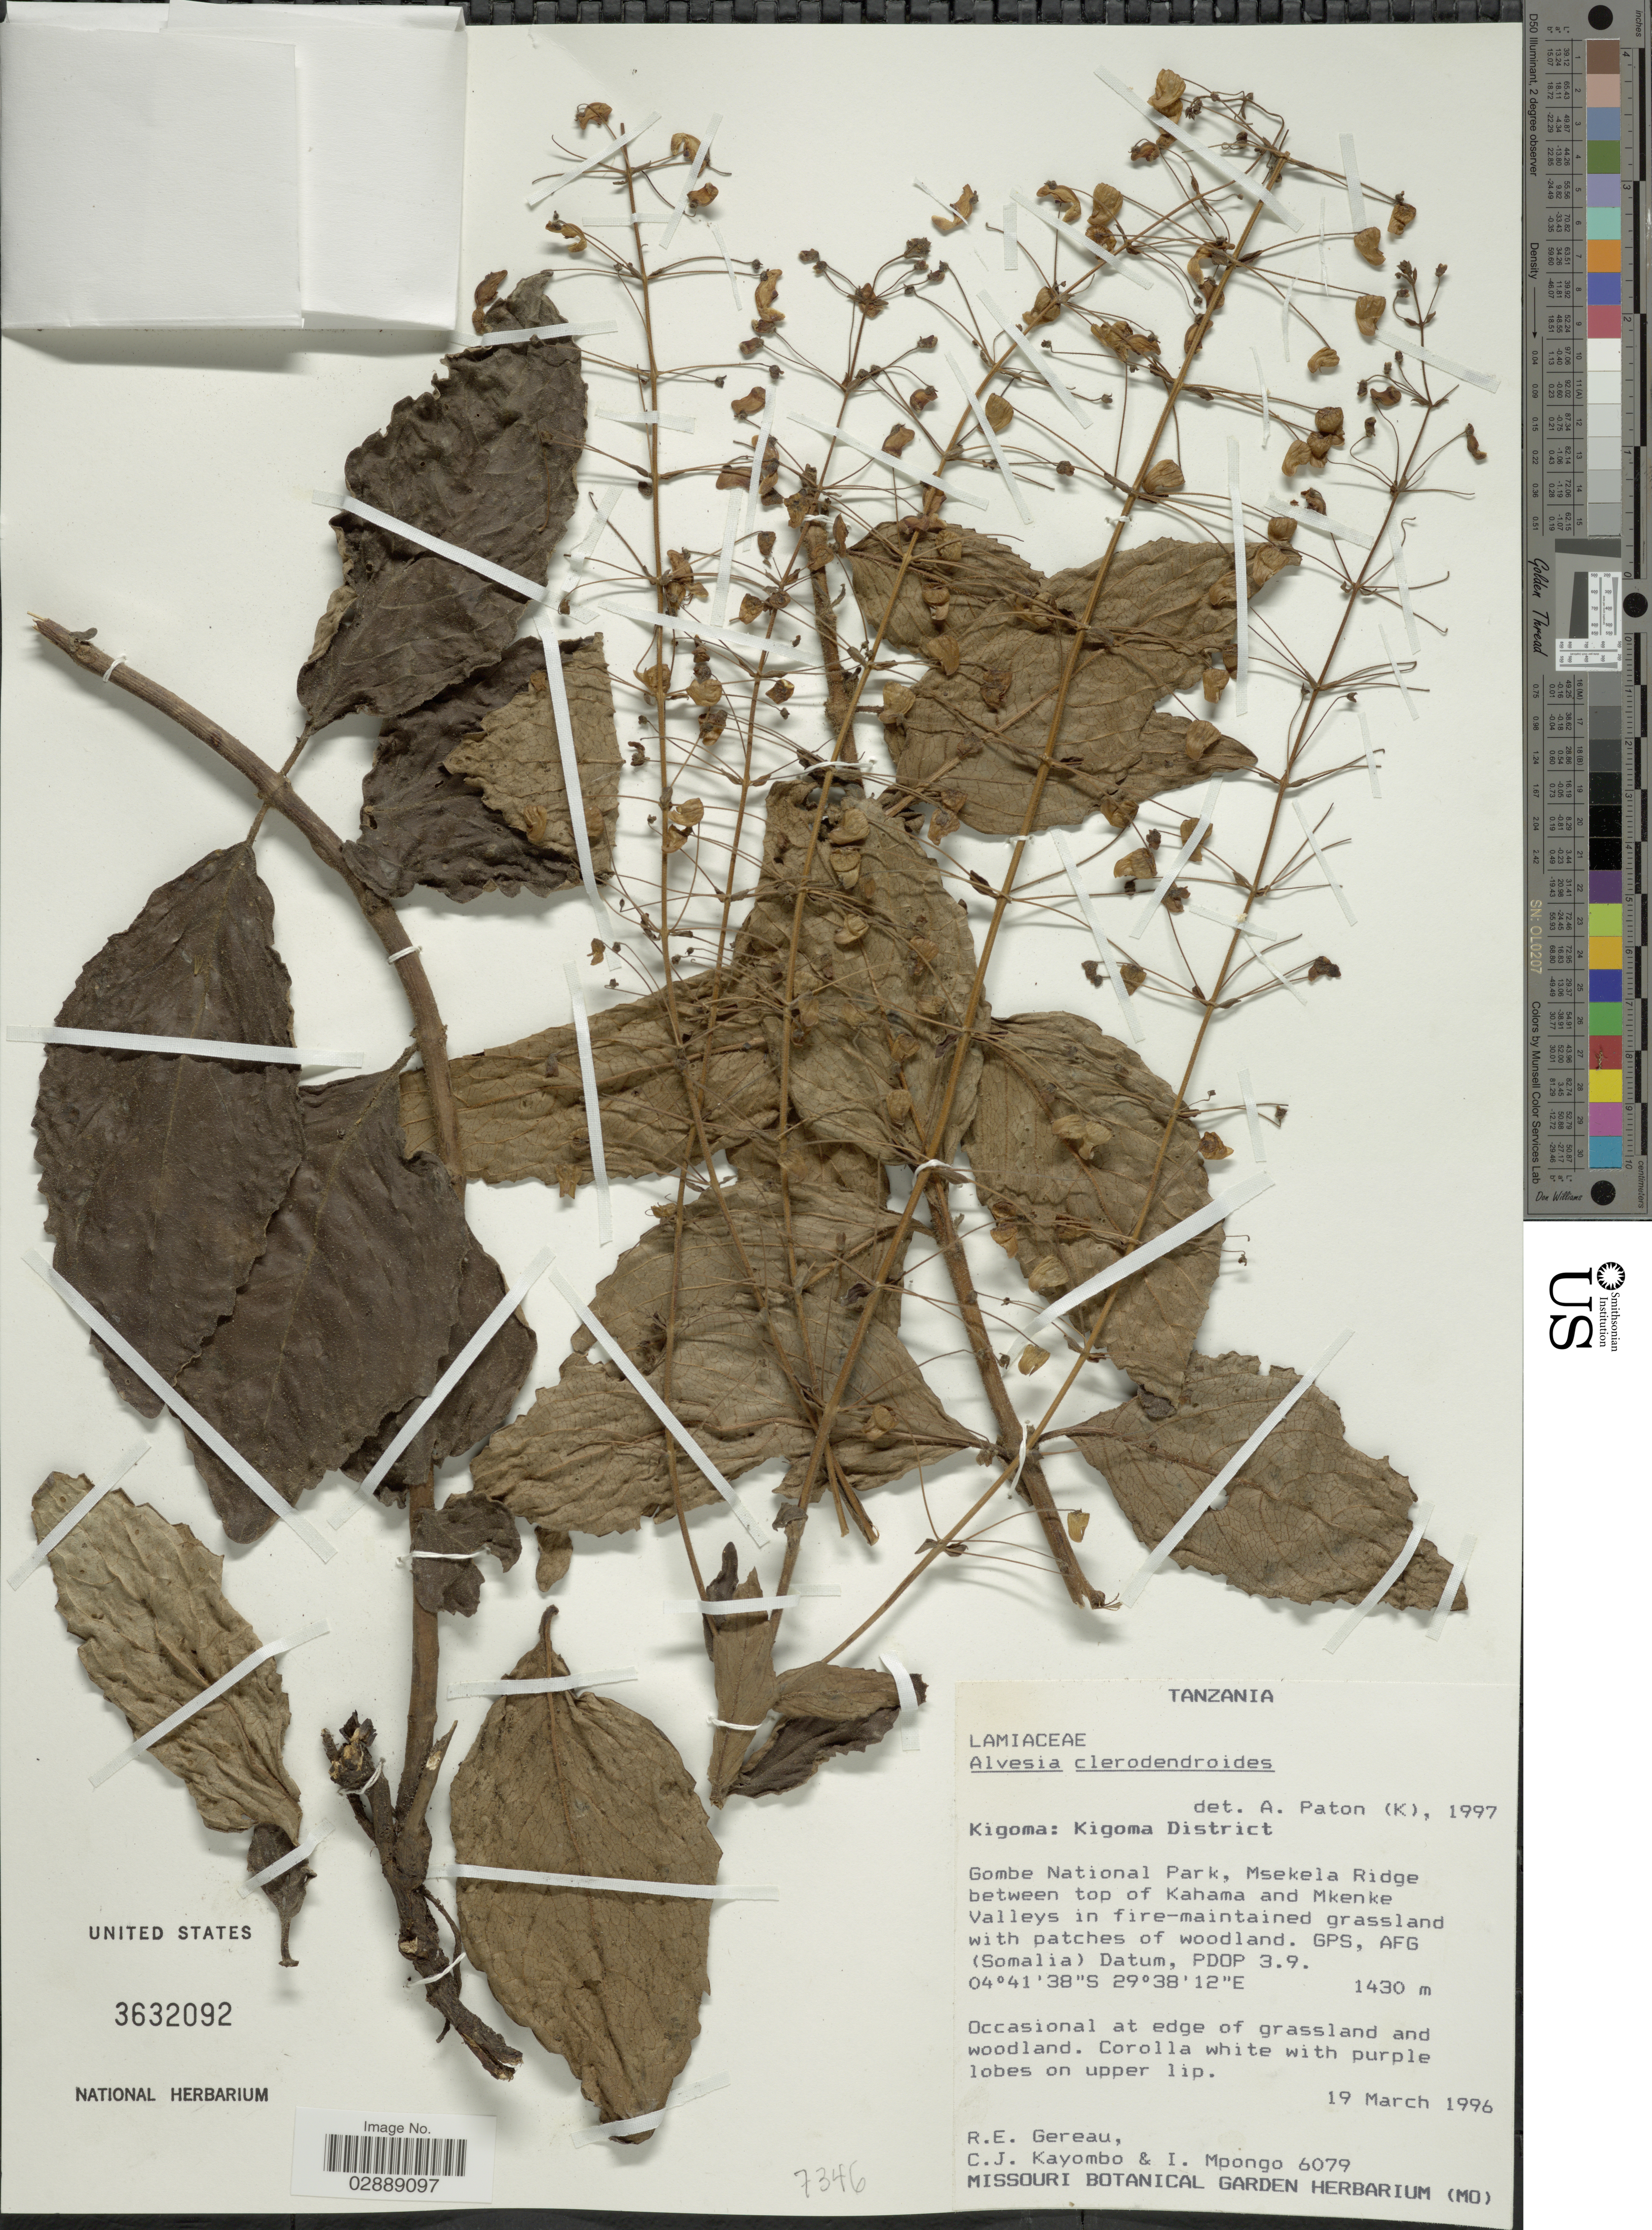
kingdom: Plantae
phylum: Tracheophyta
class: Magnoliopsida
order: Lamiales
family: Lamiaceae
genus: Alvesia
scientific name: Alvesia clerodendroides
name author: (T.C.E. Fr.) B. Mathew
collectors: R. Gereau, C. Kayombo & I. Mpongo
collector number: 6079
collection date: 1996-03-19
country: Tanzania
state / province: Kigoma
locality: Kigoma District. Gombe National Park, Msekela Ridge between top of Kahama and Mkenke Valleys.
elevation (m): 1430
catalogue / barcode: US 3632092